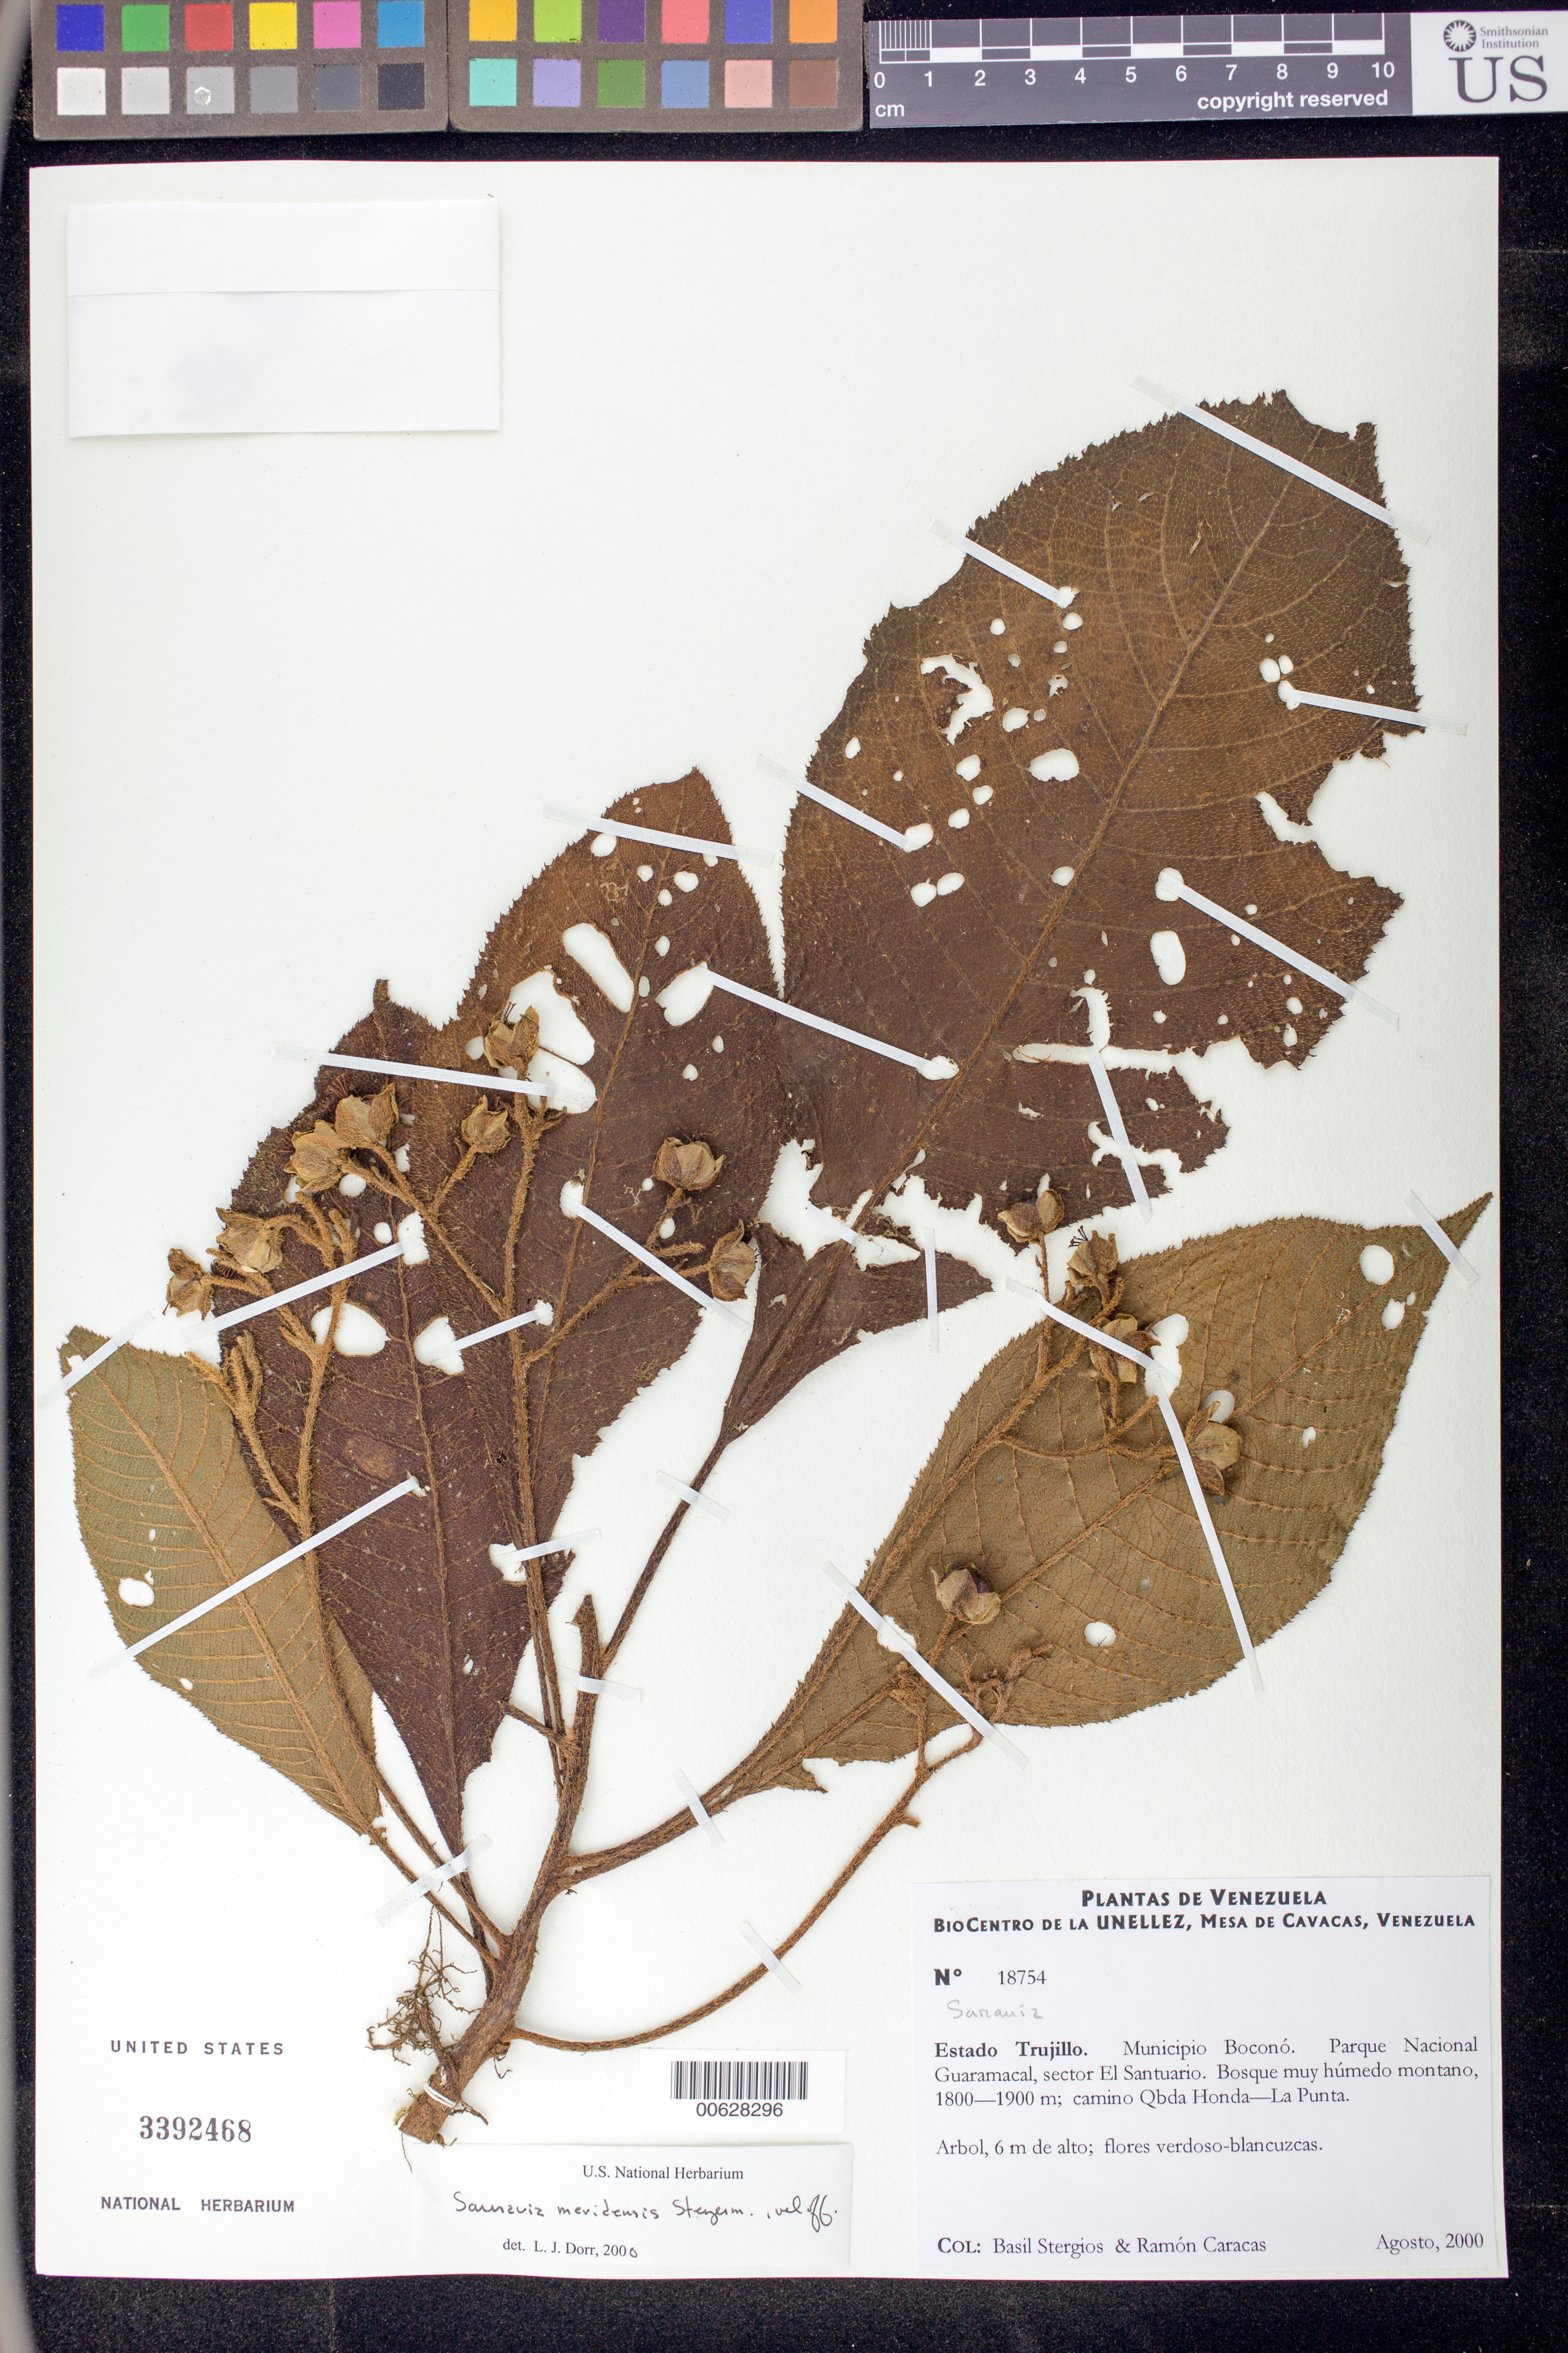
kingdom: Plantae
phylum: Tracheophyta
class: Magnoliopsida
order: Ericales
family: Actinidiaceae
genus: Saurauia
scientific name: Saurauia meridensis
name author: Steyerm.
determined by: Dorr, L. J., (BOT), Smithsonian Institution - National Museum of Natural History (UNITED STATES)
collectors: B. G. Stergios & R. Caracas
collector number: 18754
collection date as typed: Aug 2000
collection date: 2000-08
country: Venezuela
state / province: Trujillo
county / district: Boconó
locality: Parque Nacional Guaramacal, El Santuarío, Quebrada Honda-La Punta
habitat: Bosque muy húmedo montano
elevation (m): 1800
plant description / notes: PORT, US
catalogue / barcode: US 3392468